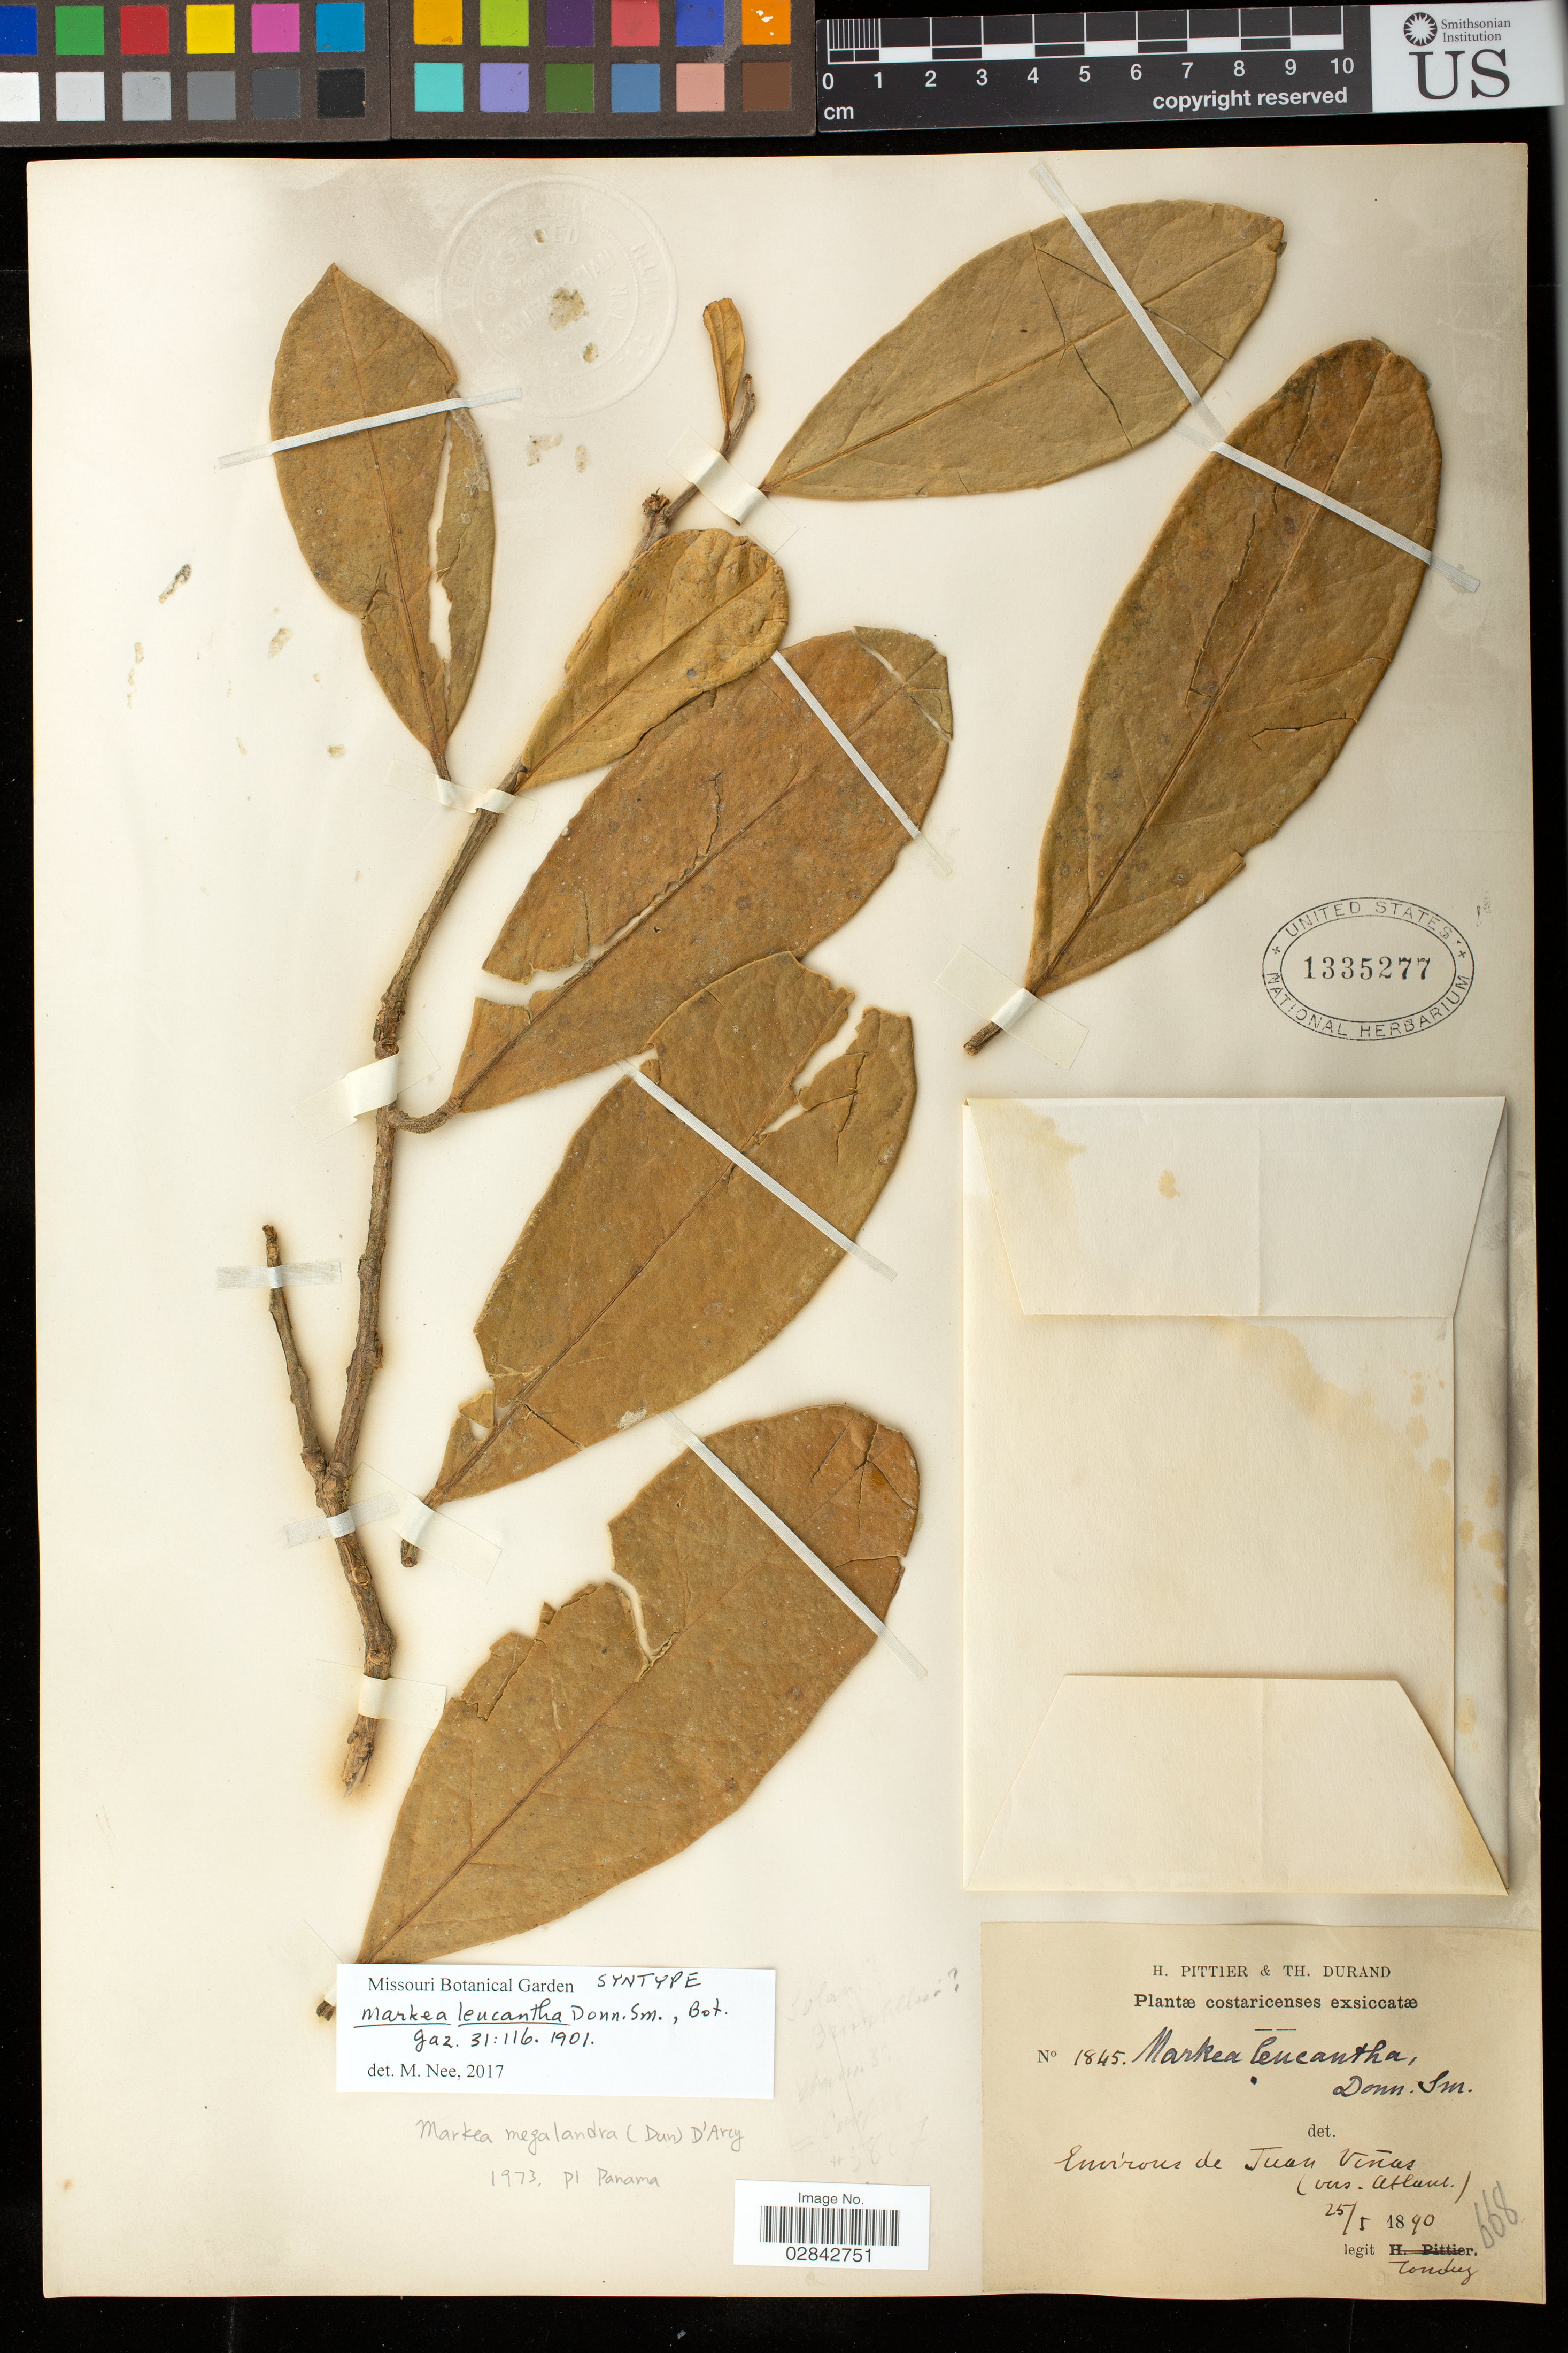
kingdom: Plantae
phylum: Tracheophyta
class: Magnoliopsida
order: Solanales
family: Solanaceae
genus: Markea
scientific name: Markea leucantha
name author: Donn. Sm.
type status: Syntype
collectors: A. Tonduz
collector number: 1845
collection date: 1890-05-25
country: Costa Rica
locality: Environs de Juan Vínas (vers. Atlane).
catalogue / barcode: US 1335277